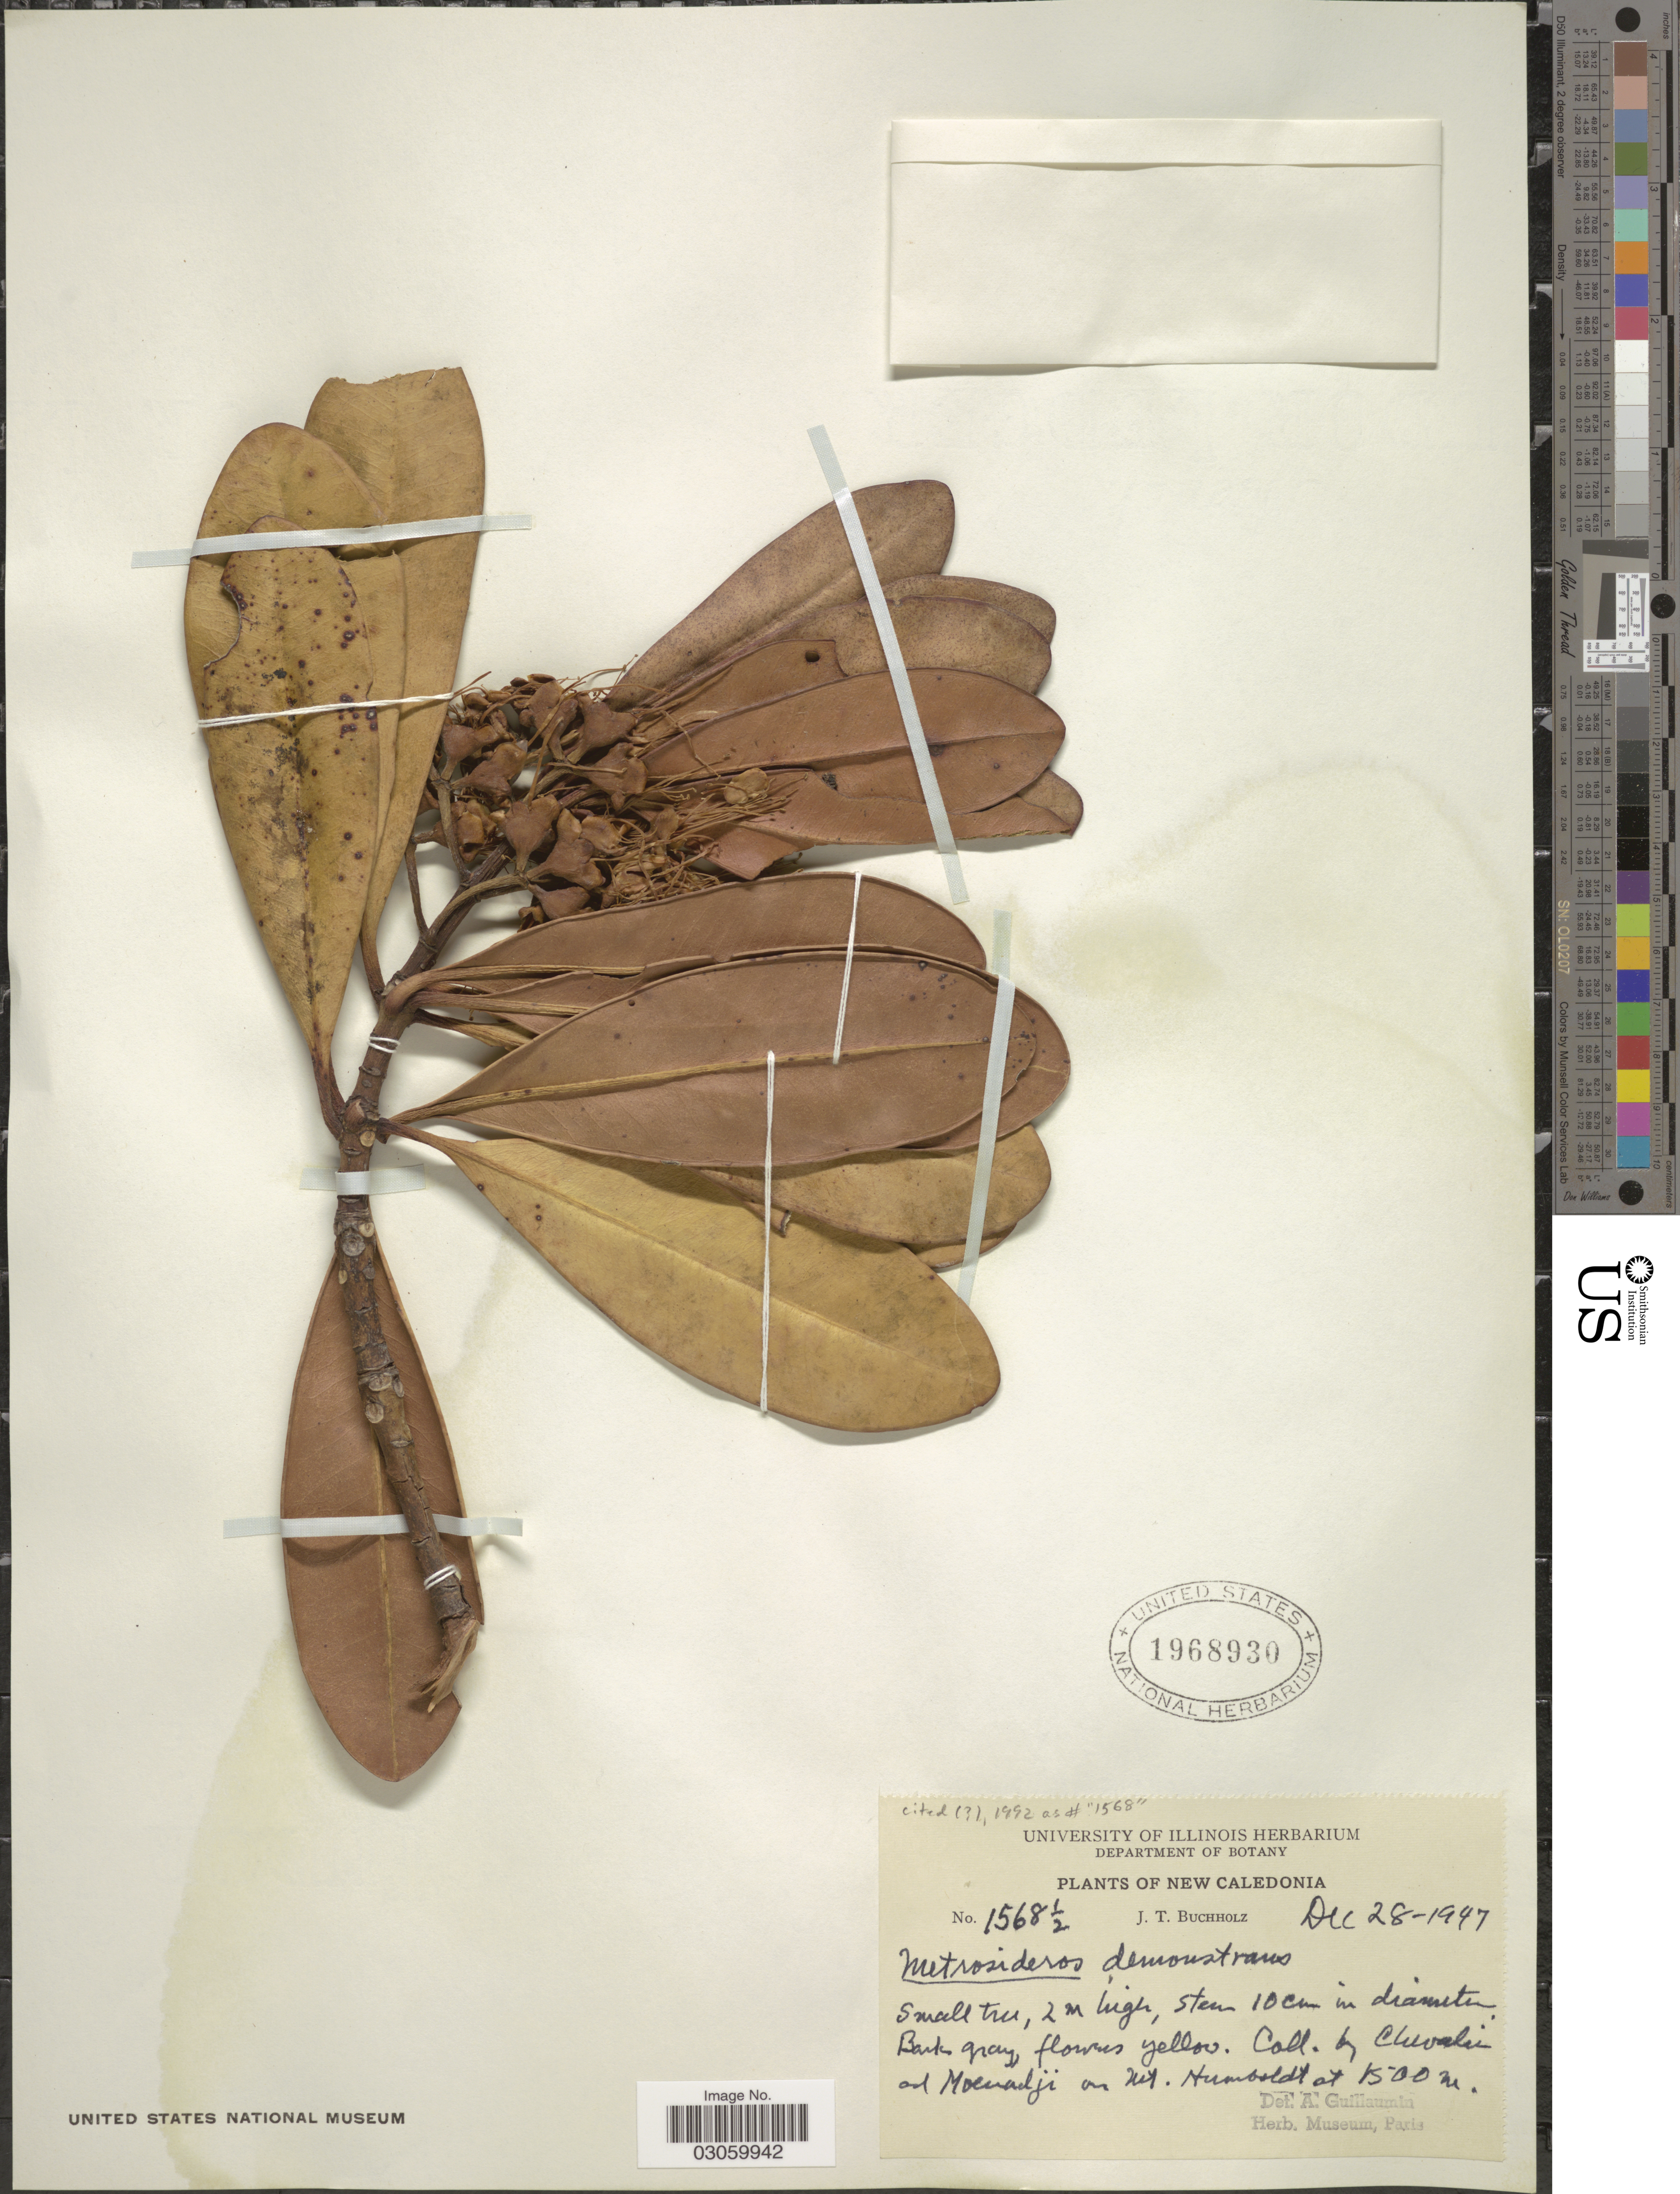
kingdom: Plantae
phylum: Tracheophyta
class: Magnoliopsida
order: Myrtales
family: Myrtaceae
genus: Metrosideros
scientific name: Metrosideros laurifolia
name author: Brongn. & Gris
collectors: Chevalier & Moenadji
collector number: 1568½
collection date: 1997-12-28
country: New Caledonia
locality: Mt. Humboldt.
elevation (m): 1500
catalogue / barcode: US 1968930